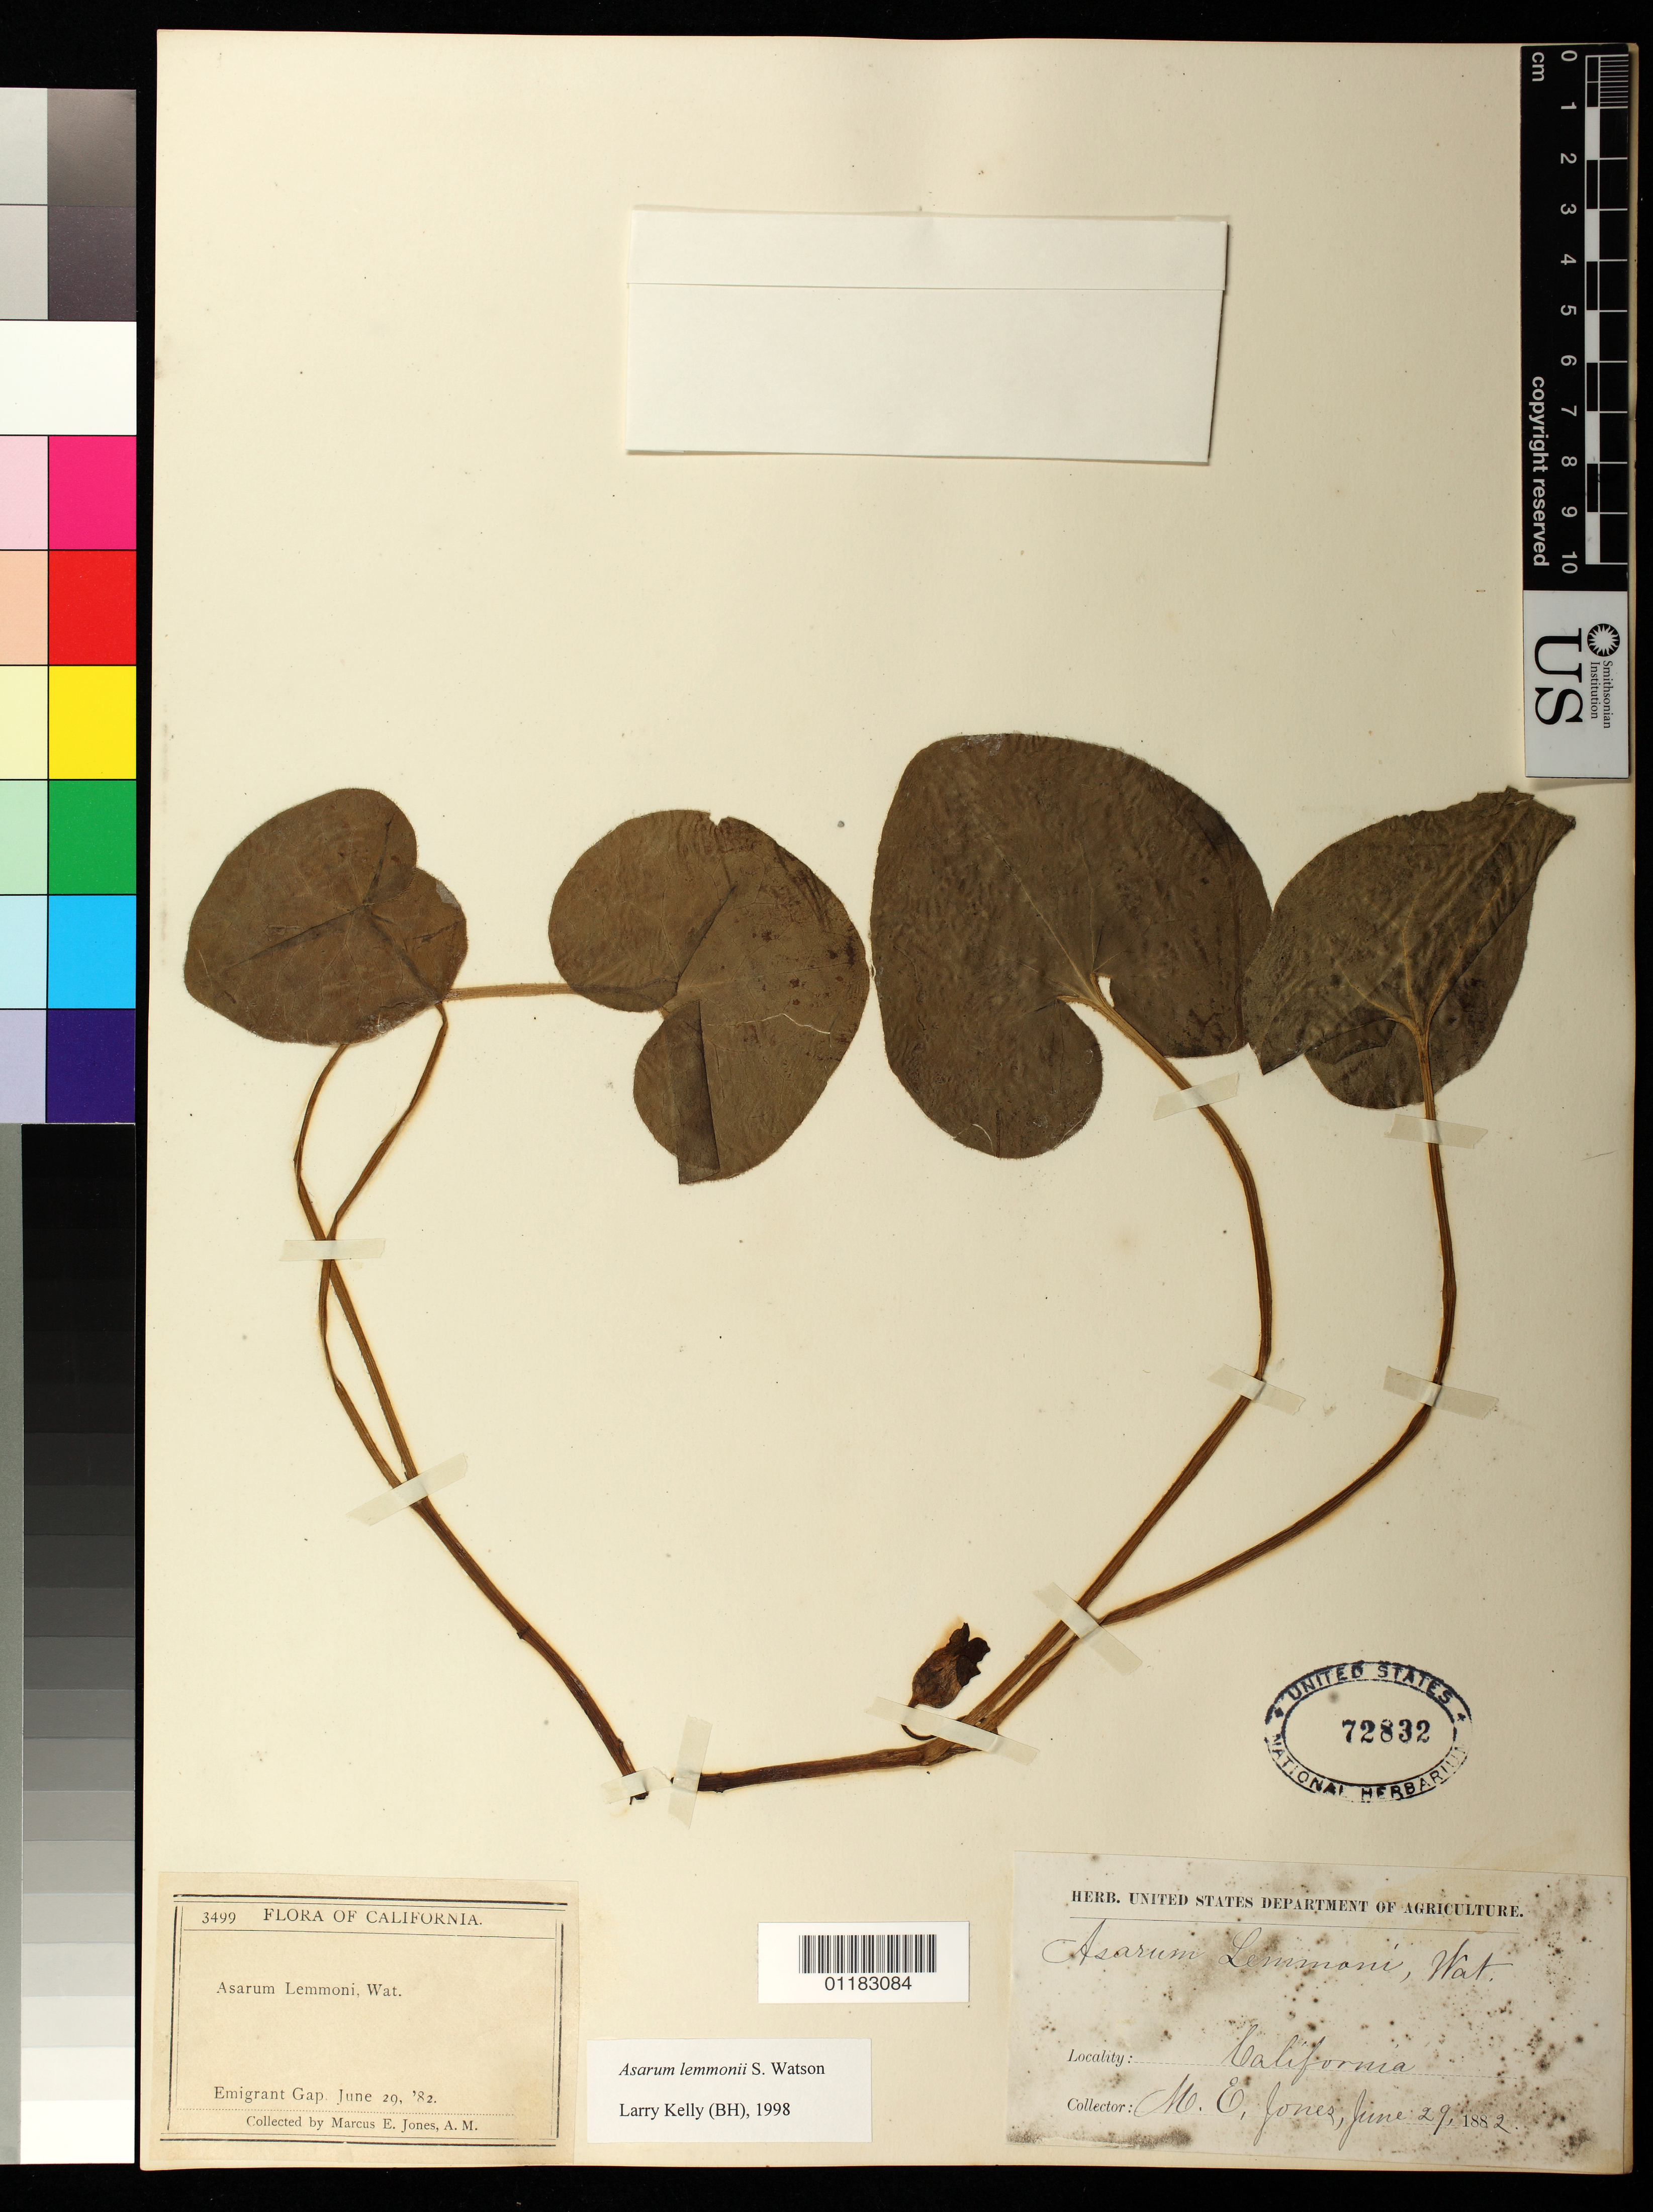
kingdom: Plantae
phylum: Tracheophyta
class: Magnoliopsida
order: Piperales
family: Aristolochiaceae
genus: Asarum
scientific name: Asarum lemmonii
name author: S. Watson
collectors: M. E. Jones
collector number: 3499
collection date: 1882-06-29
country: United States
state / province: California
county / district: Placer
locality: Emigrant Gap, Placer County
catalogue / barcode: US 72832